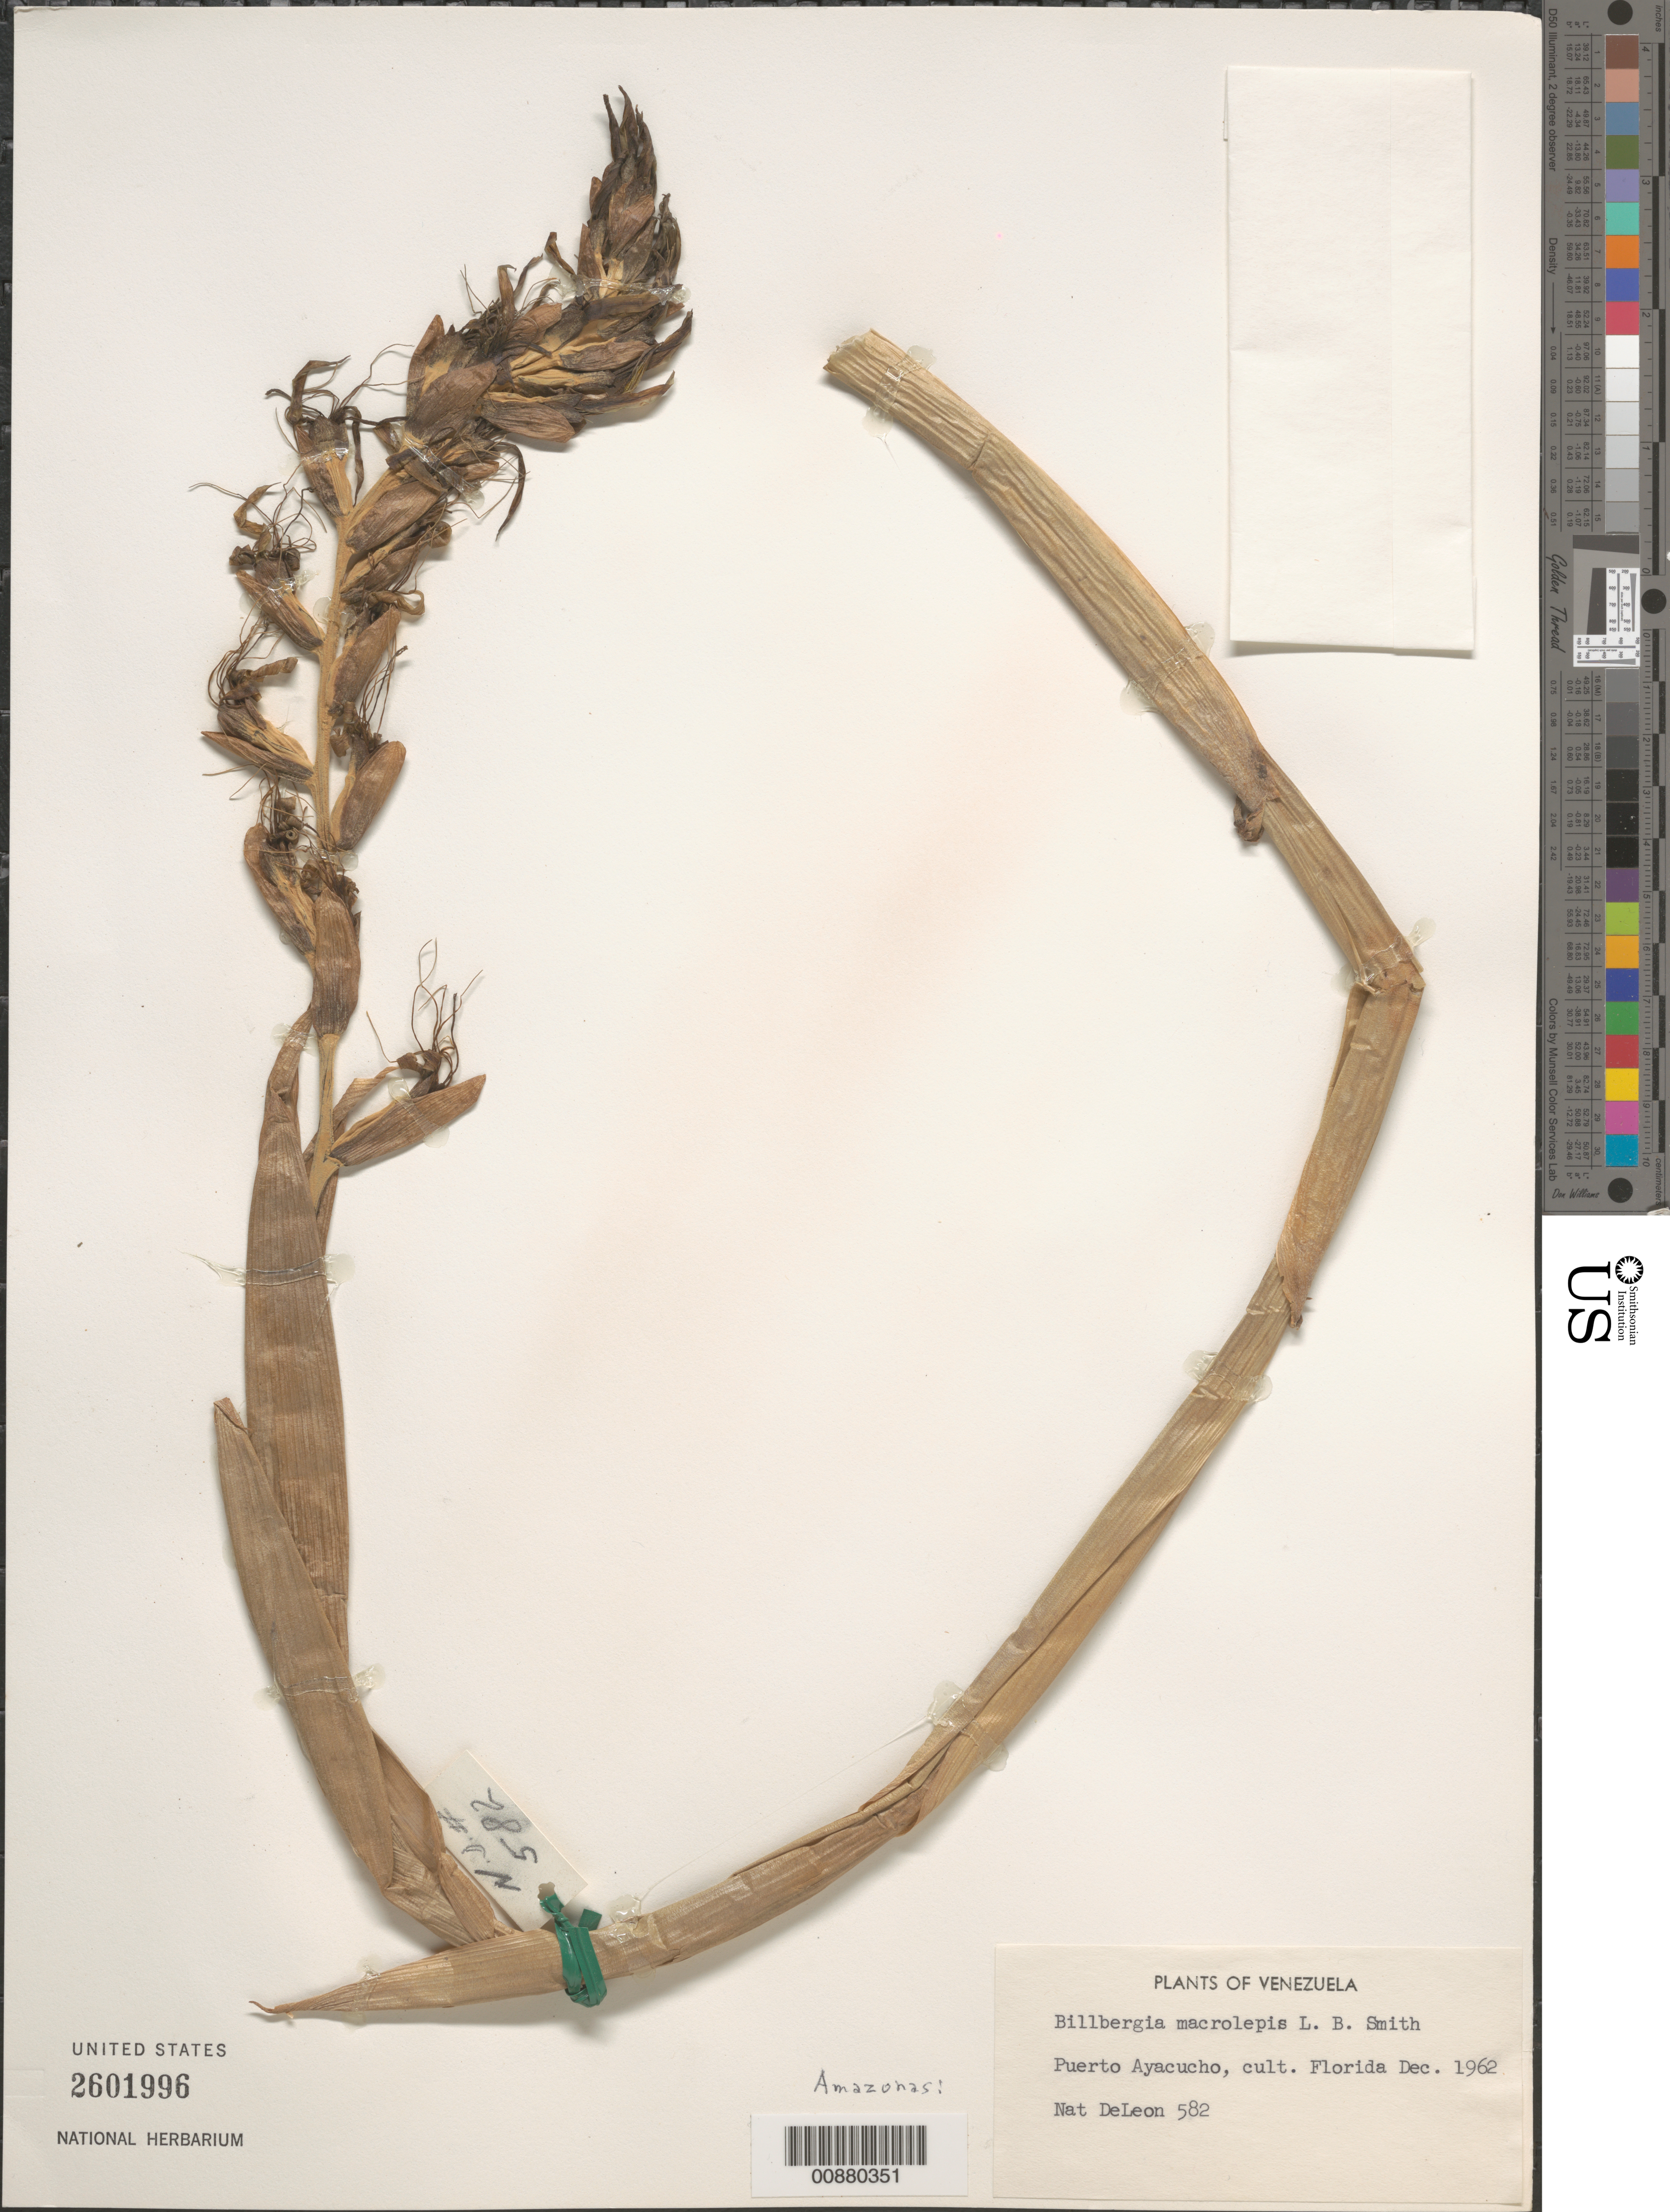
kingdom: Plantae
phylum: Tracheophyta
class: Liliopsida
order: Poales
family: Bromeliaceae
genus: Billbergia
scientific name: Billbergia macrolepis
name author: L.B. Sm.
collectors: N. J. DeLeon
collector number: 582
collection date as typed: Dec-62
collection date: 1962-12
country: Venezuela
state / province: Amazonas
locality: Puerto Ayacucho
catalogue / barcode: US 2601996